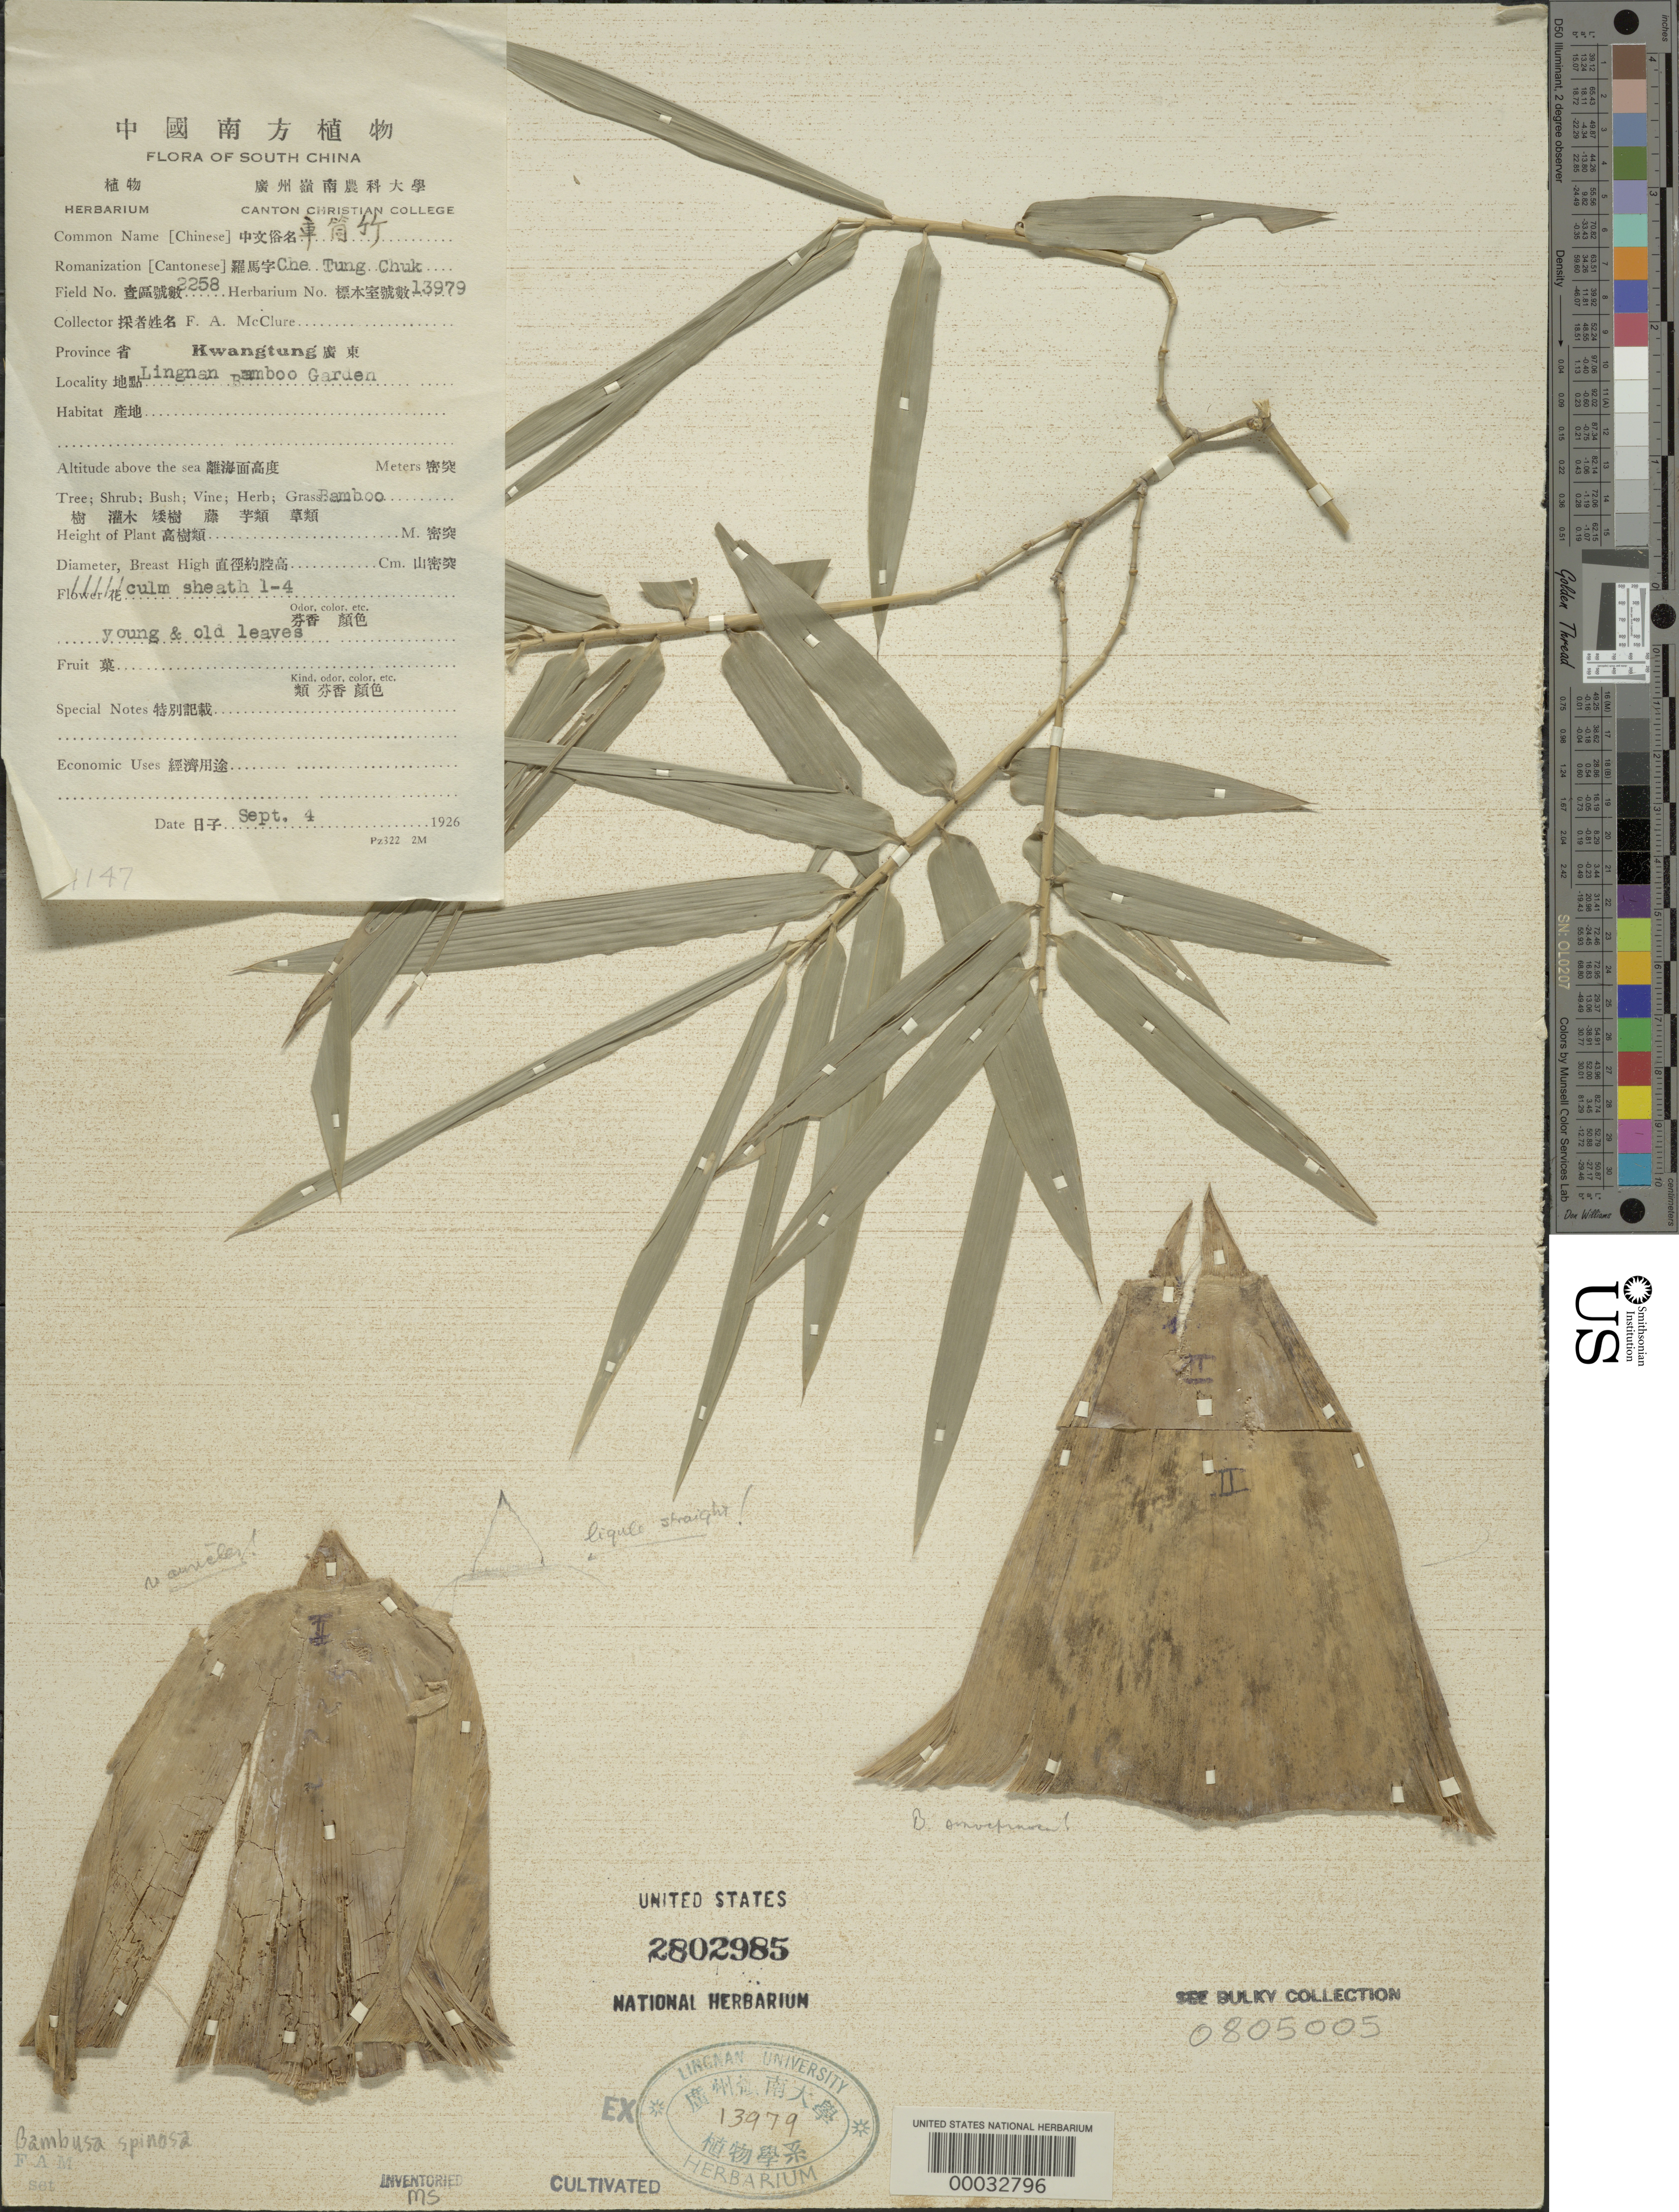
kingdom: Plantae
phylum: Tracheophyta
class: Liliopsida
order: Poales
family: Poaceae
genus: Bambusa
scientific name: Bambusa spinosa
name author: Roxb.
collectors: F. A. McClure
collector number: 2258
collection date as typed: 04 Sep 1926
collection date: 1926-09-04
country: China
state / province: Guangdong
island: Honam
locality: Lingnan university bamboo garden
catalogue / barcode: US 2802985